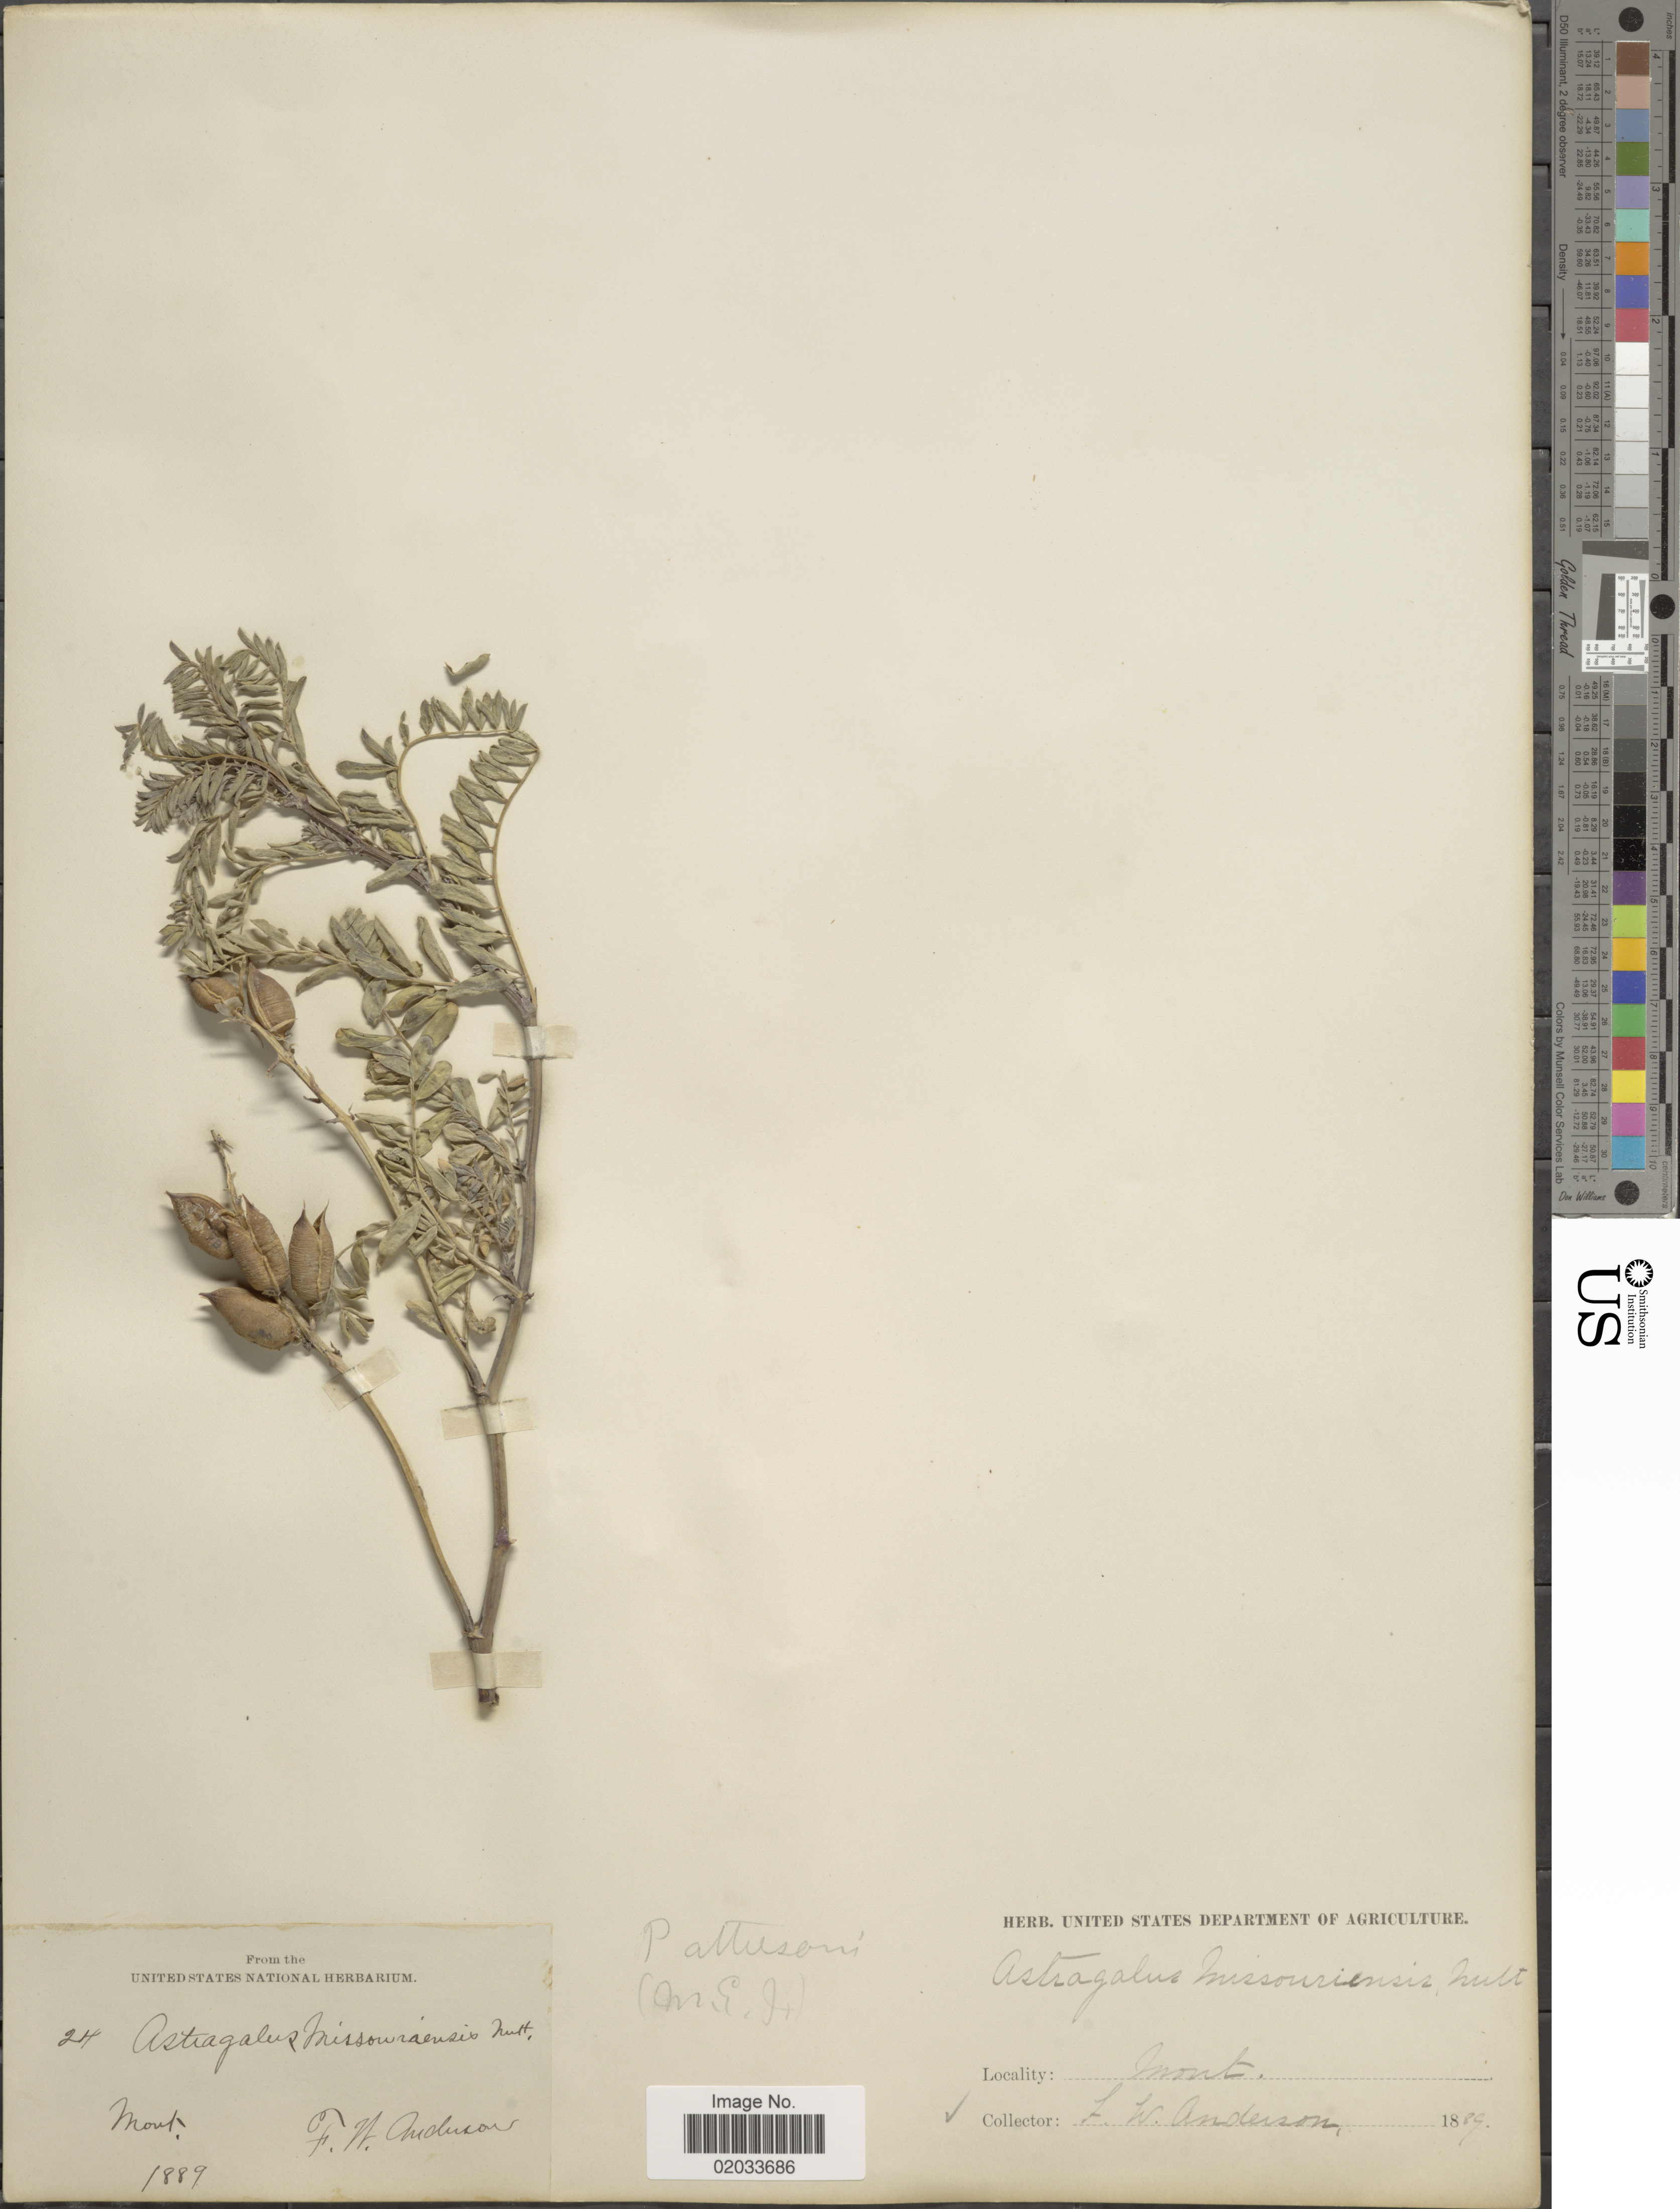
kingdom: Plantae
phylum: Tracheophyta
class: Magnoliopsida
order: Fabales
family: Fabaceae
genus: Astragalus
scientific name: Astragalus pattersonii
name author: (A. Gray) A. Gray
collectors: F. W. Anderson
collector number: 24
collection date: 1889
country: United States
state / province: Montana